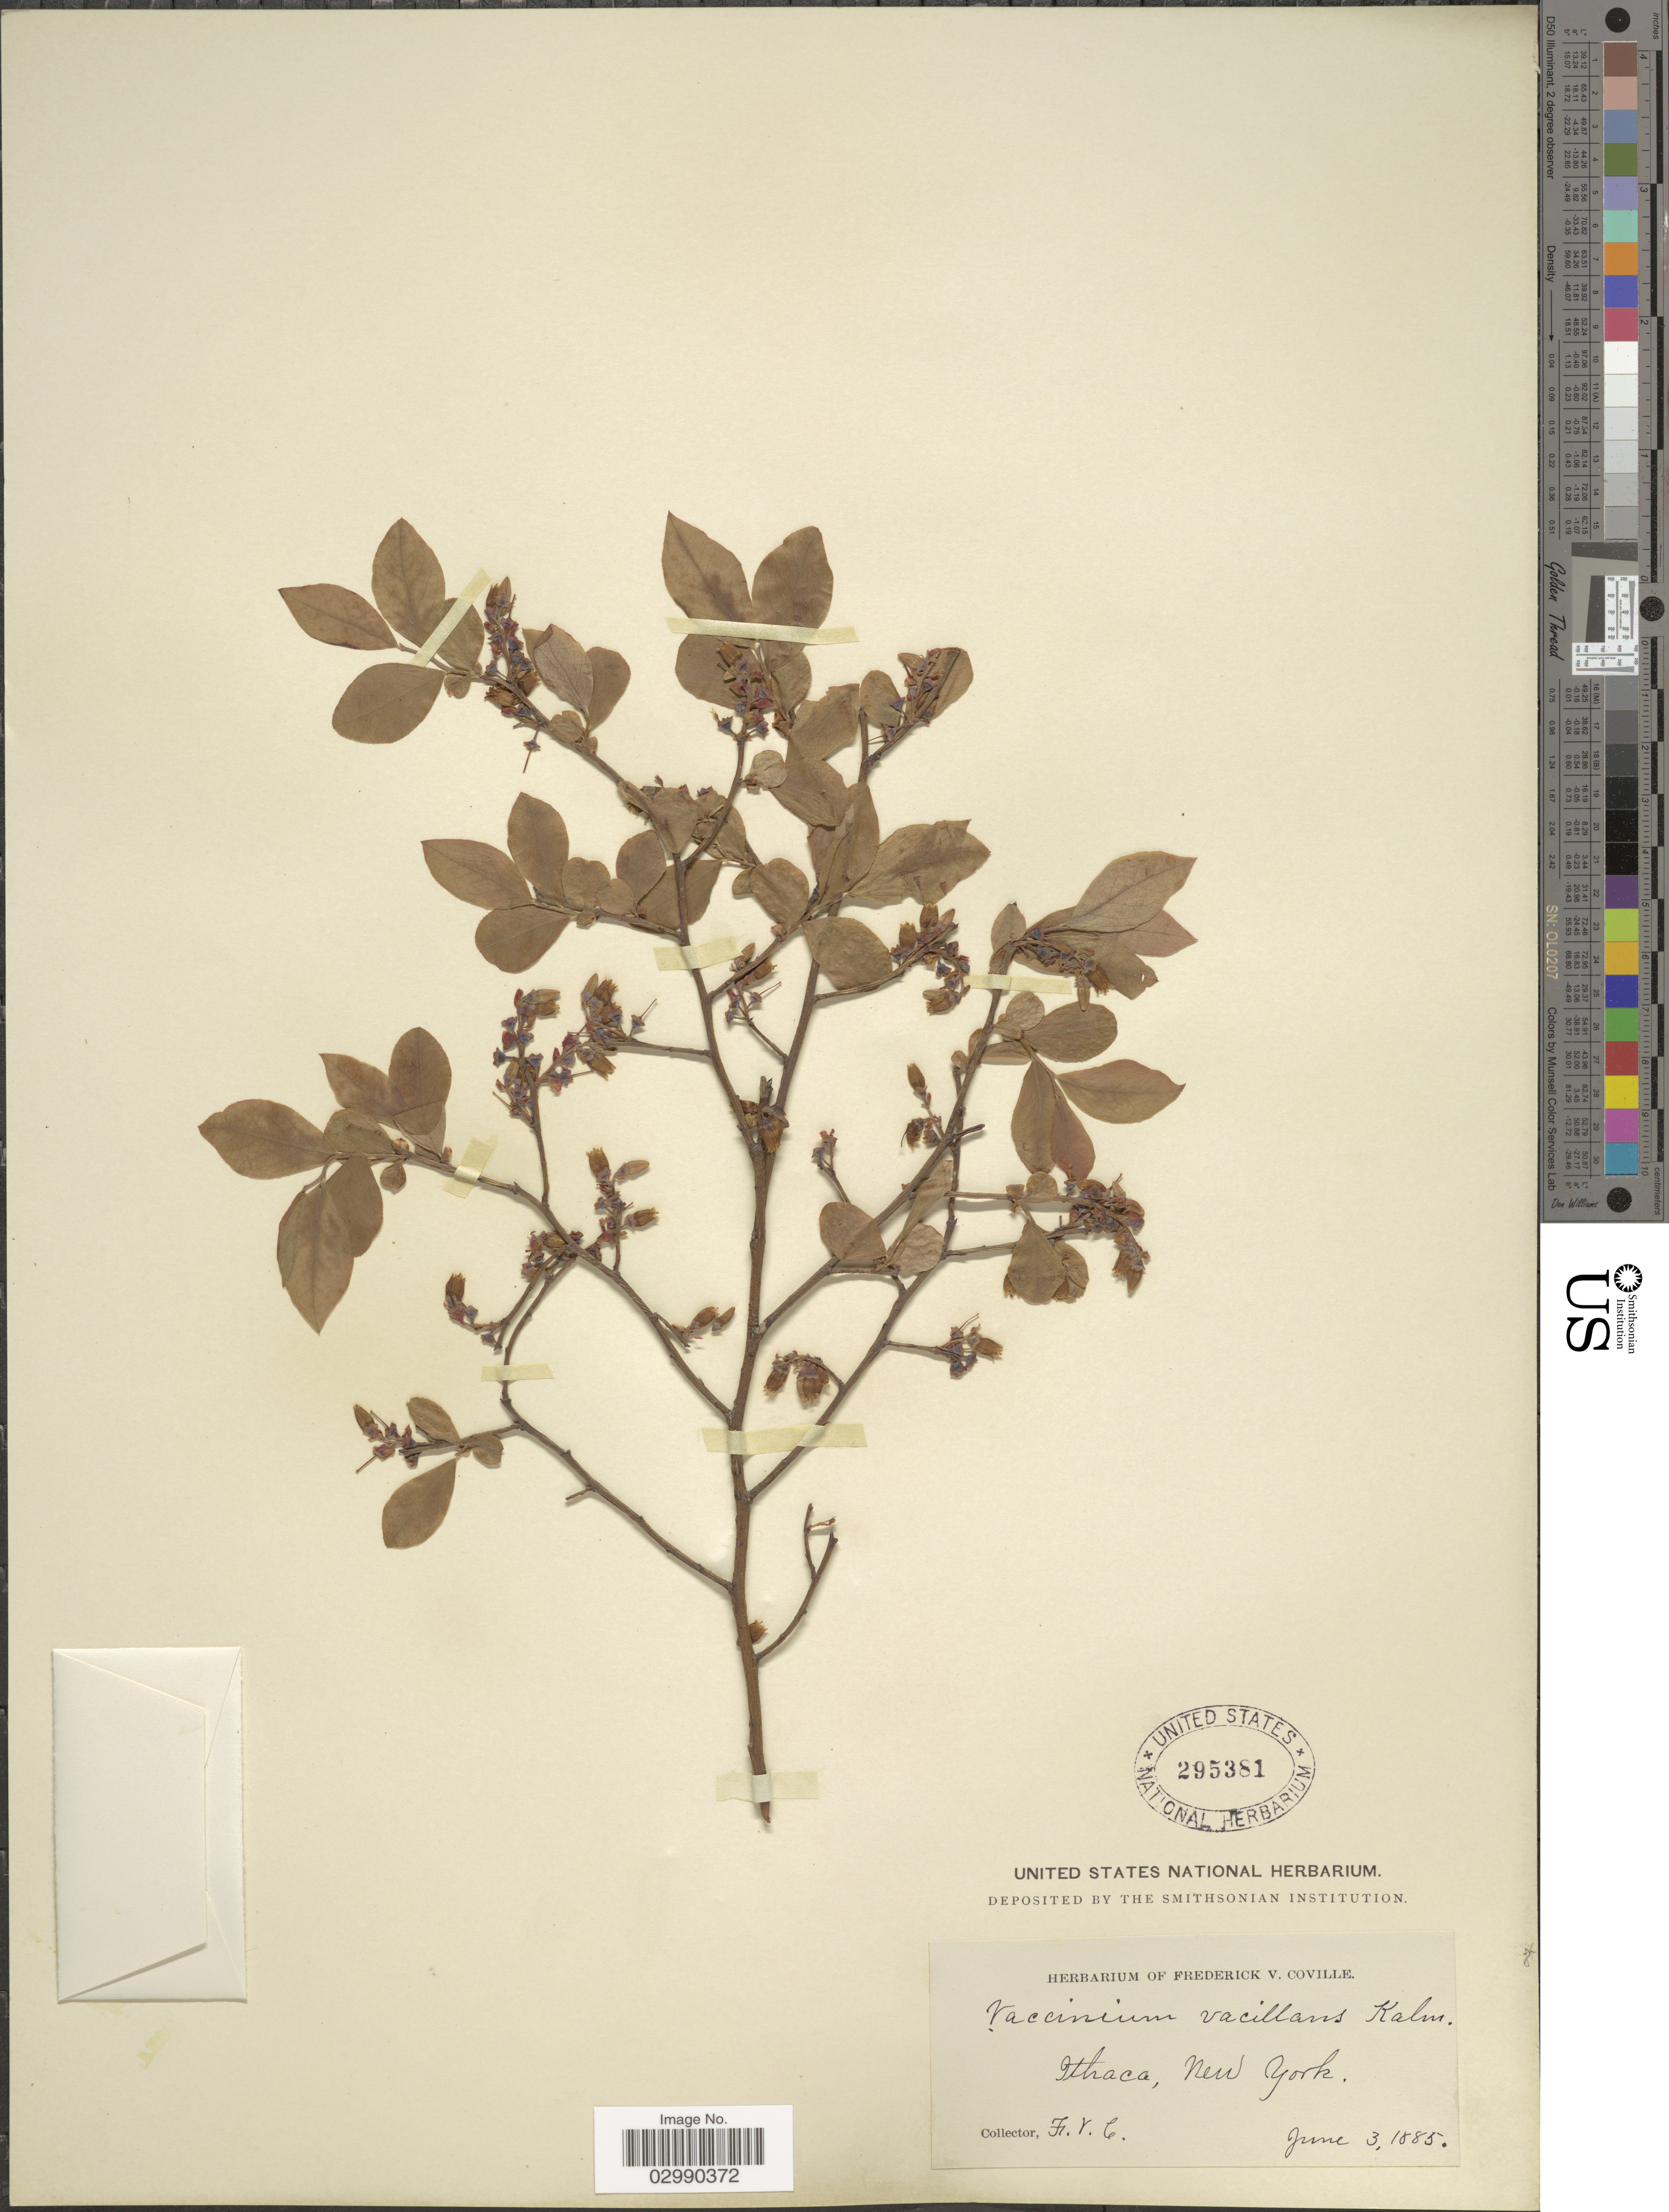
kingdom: Plantae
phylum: Tracheophyta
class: Magnoliopsida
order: Ericales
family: Ericaceae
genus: Vaccinium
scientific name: Vaccinium vacillans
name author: Kalm ex Torr.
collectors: F. V. Coville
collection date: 1885-06-03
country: United States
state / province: New York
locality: Ithaca.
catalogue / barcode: US 295381